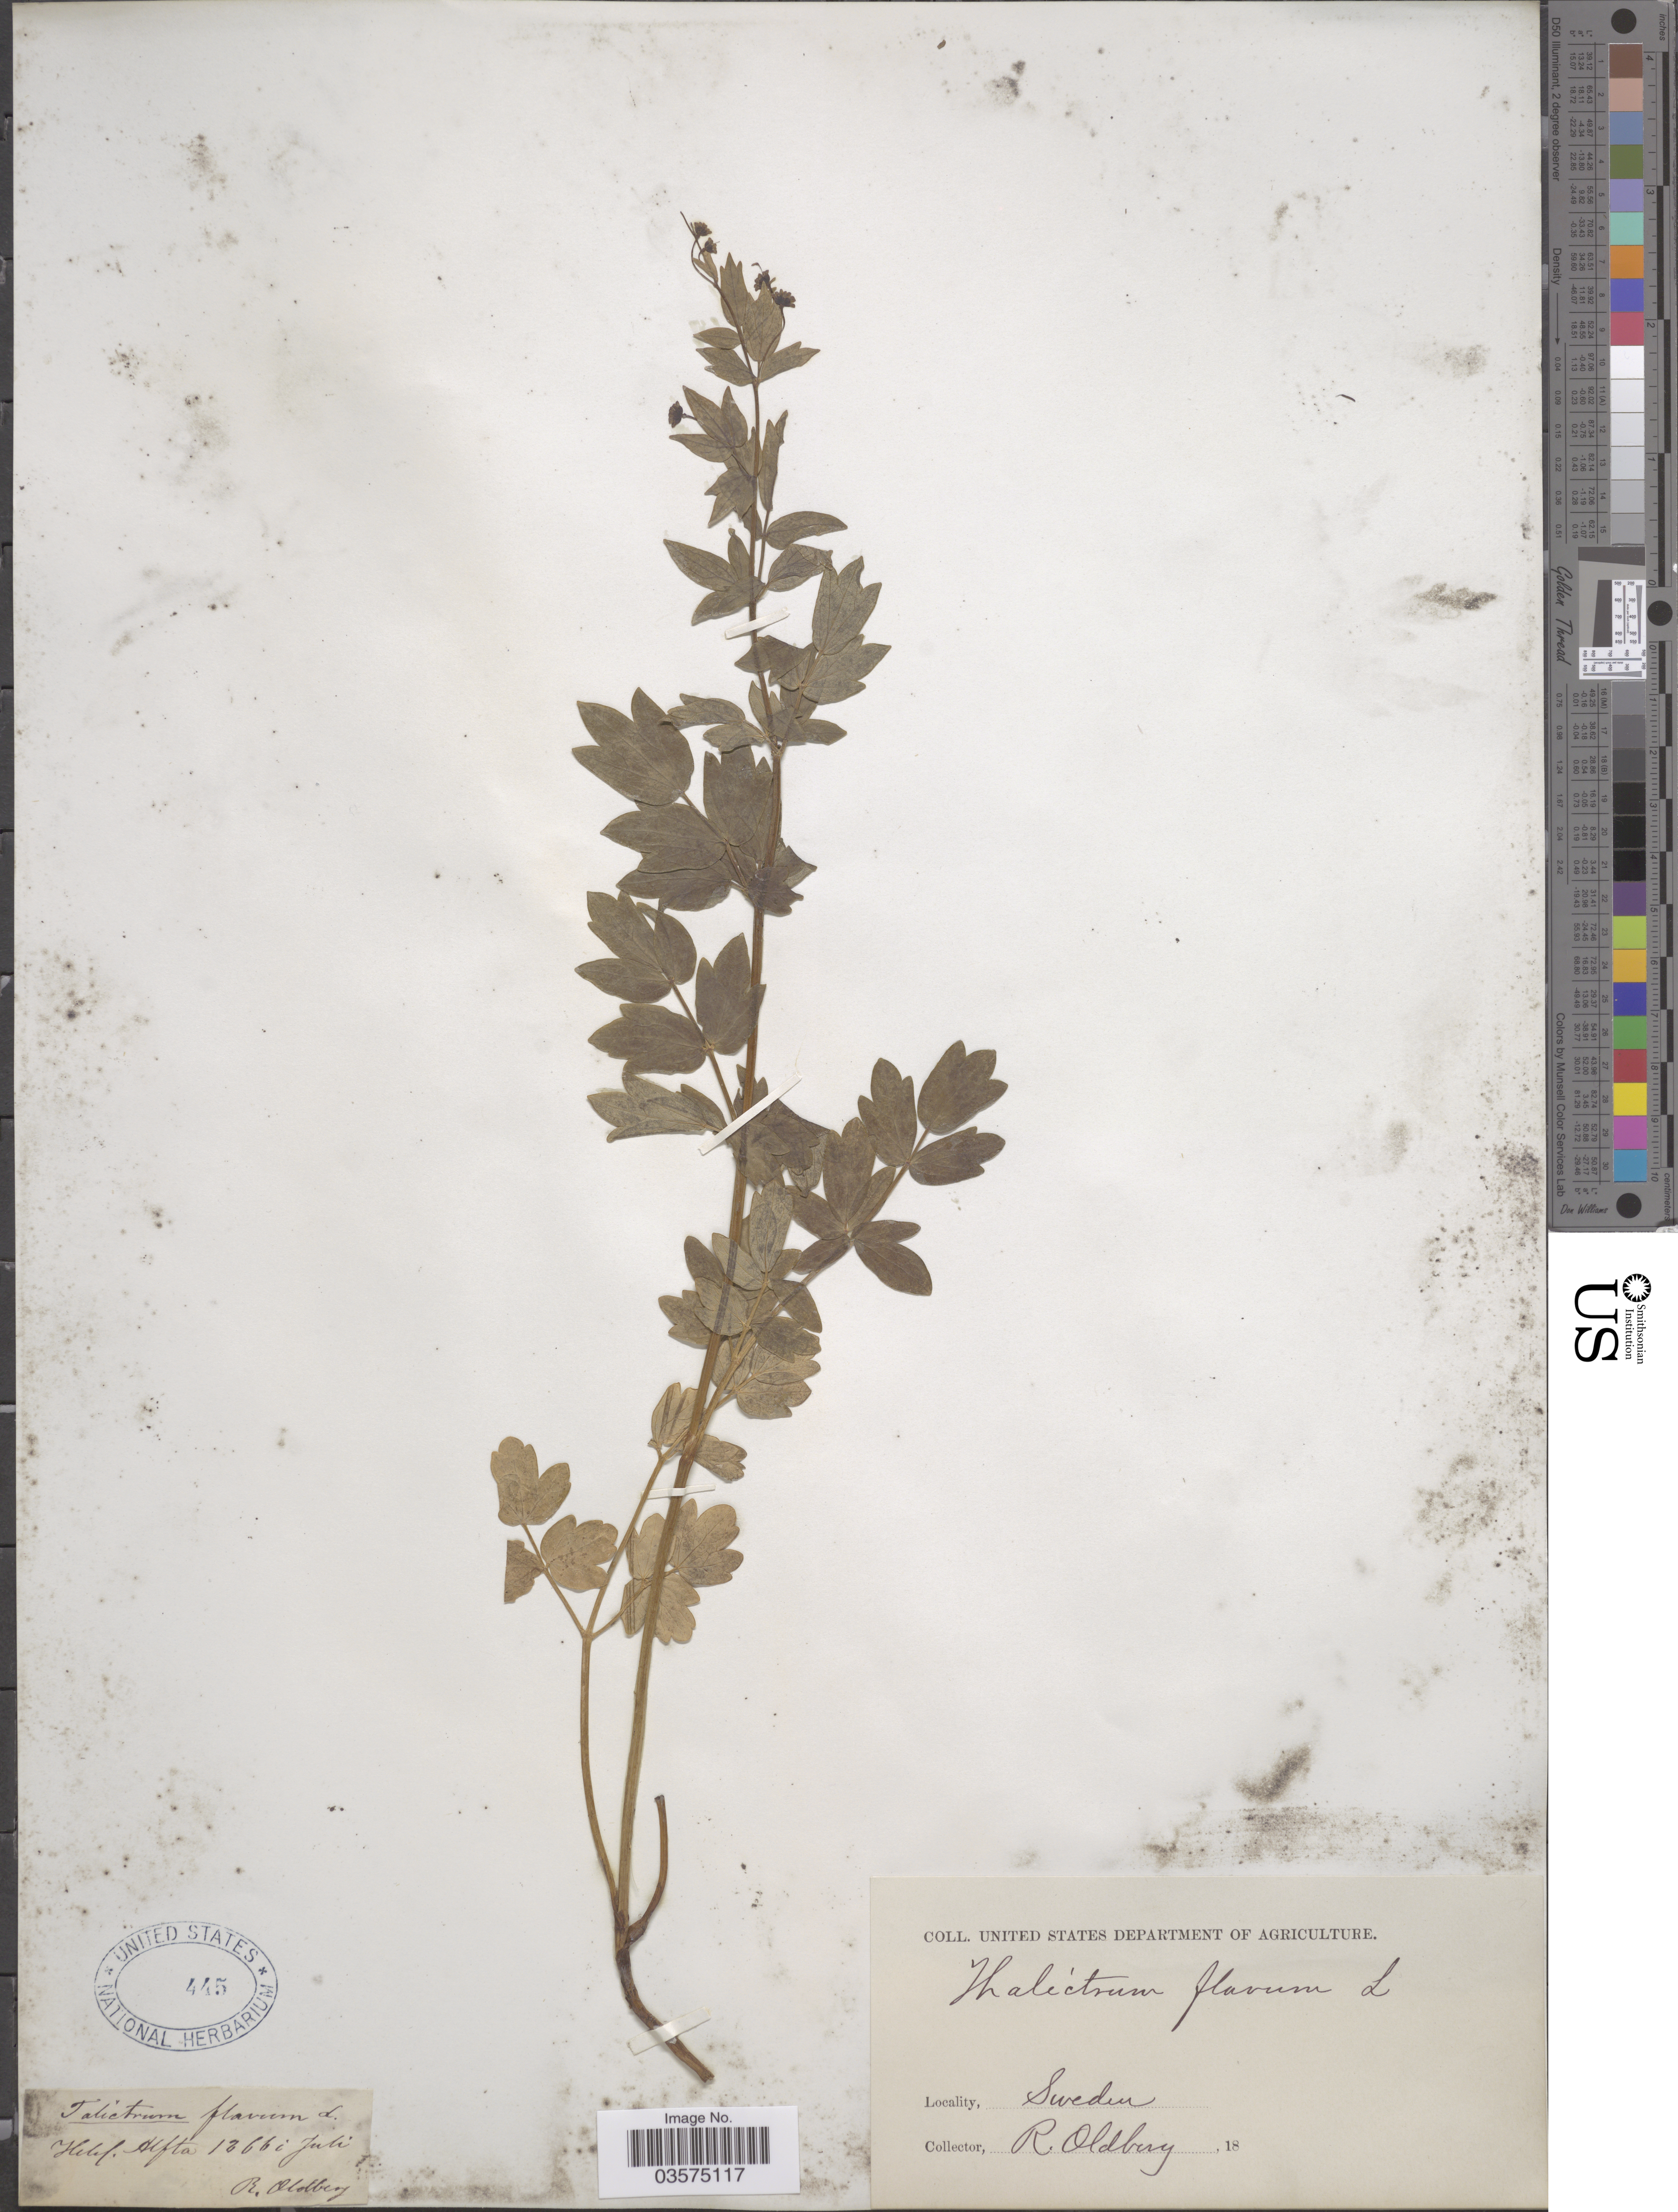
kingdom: Plantae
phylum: Tracheophyta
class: Magnoliopsida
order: Ranunculales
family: Ranunculaceae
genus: Thalictrum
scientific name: Thalictrum flavum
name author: L.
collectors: R. Oldberg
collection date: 1866-07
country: Sweden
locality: Helsl. Alfta.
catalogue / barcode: US 445